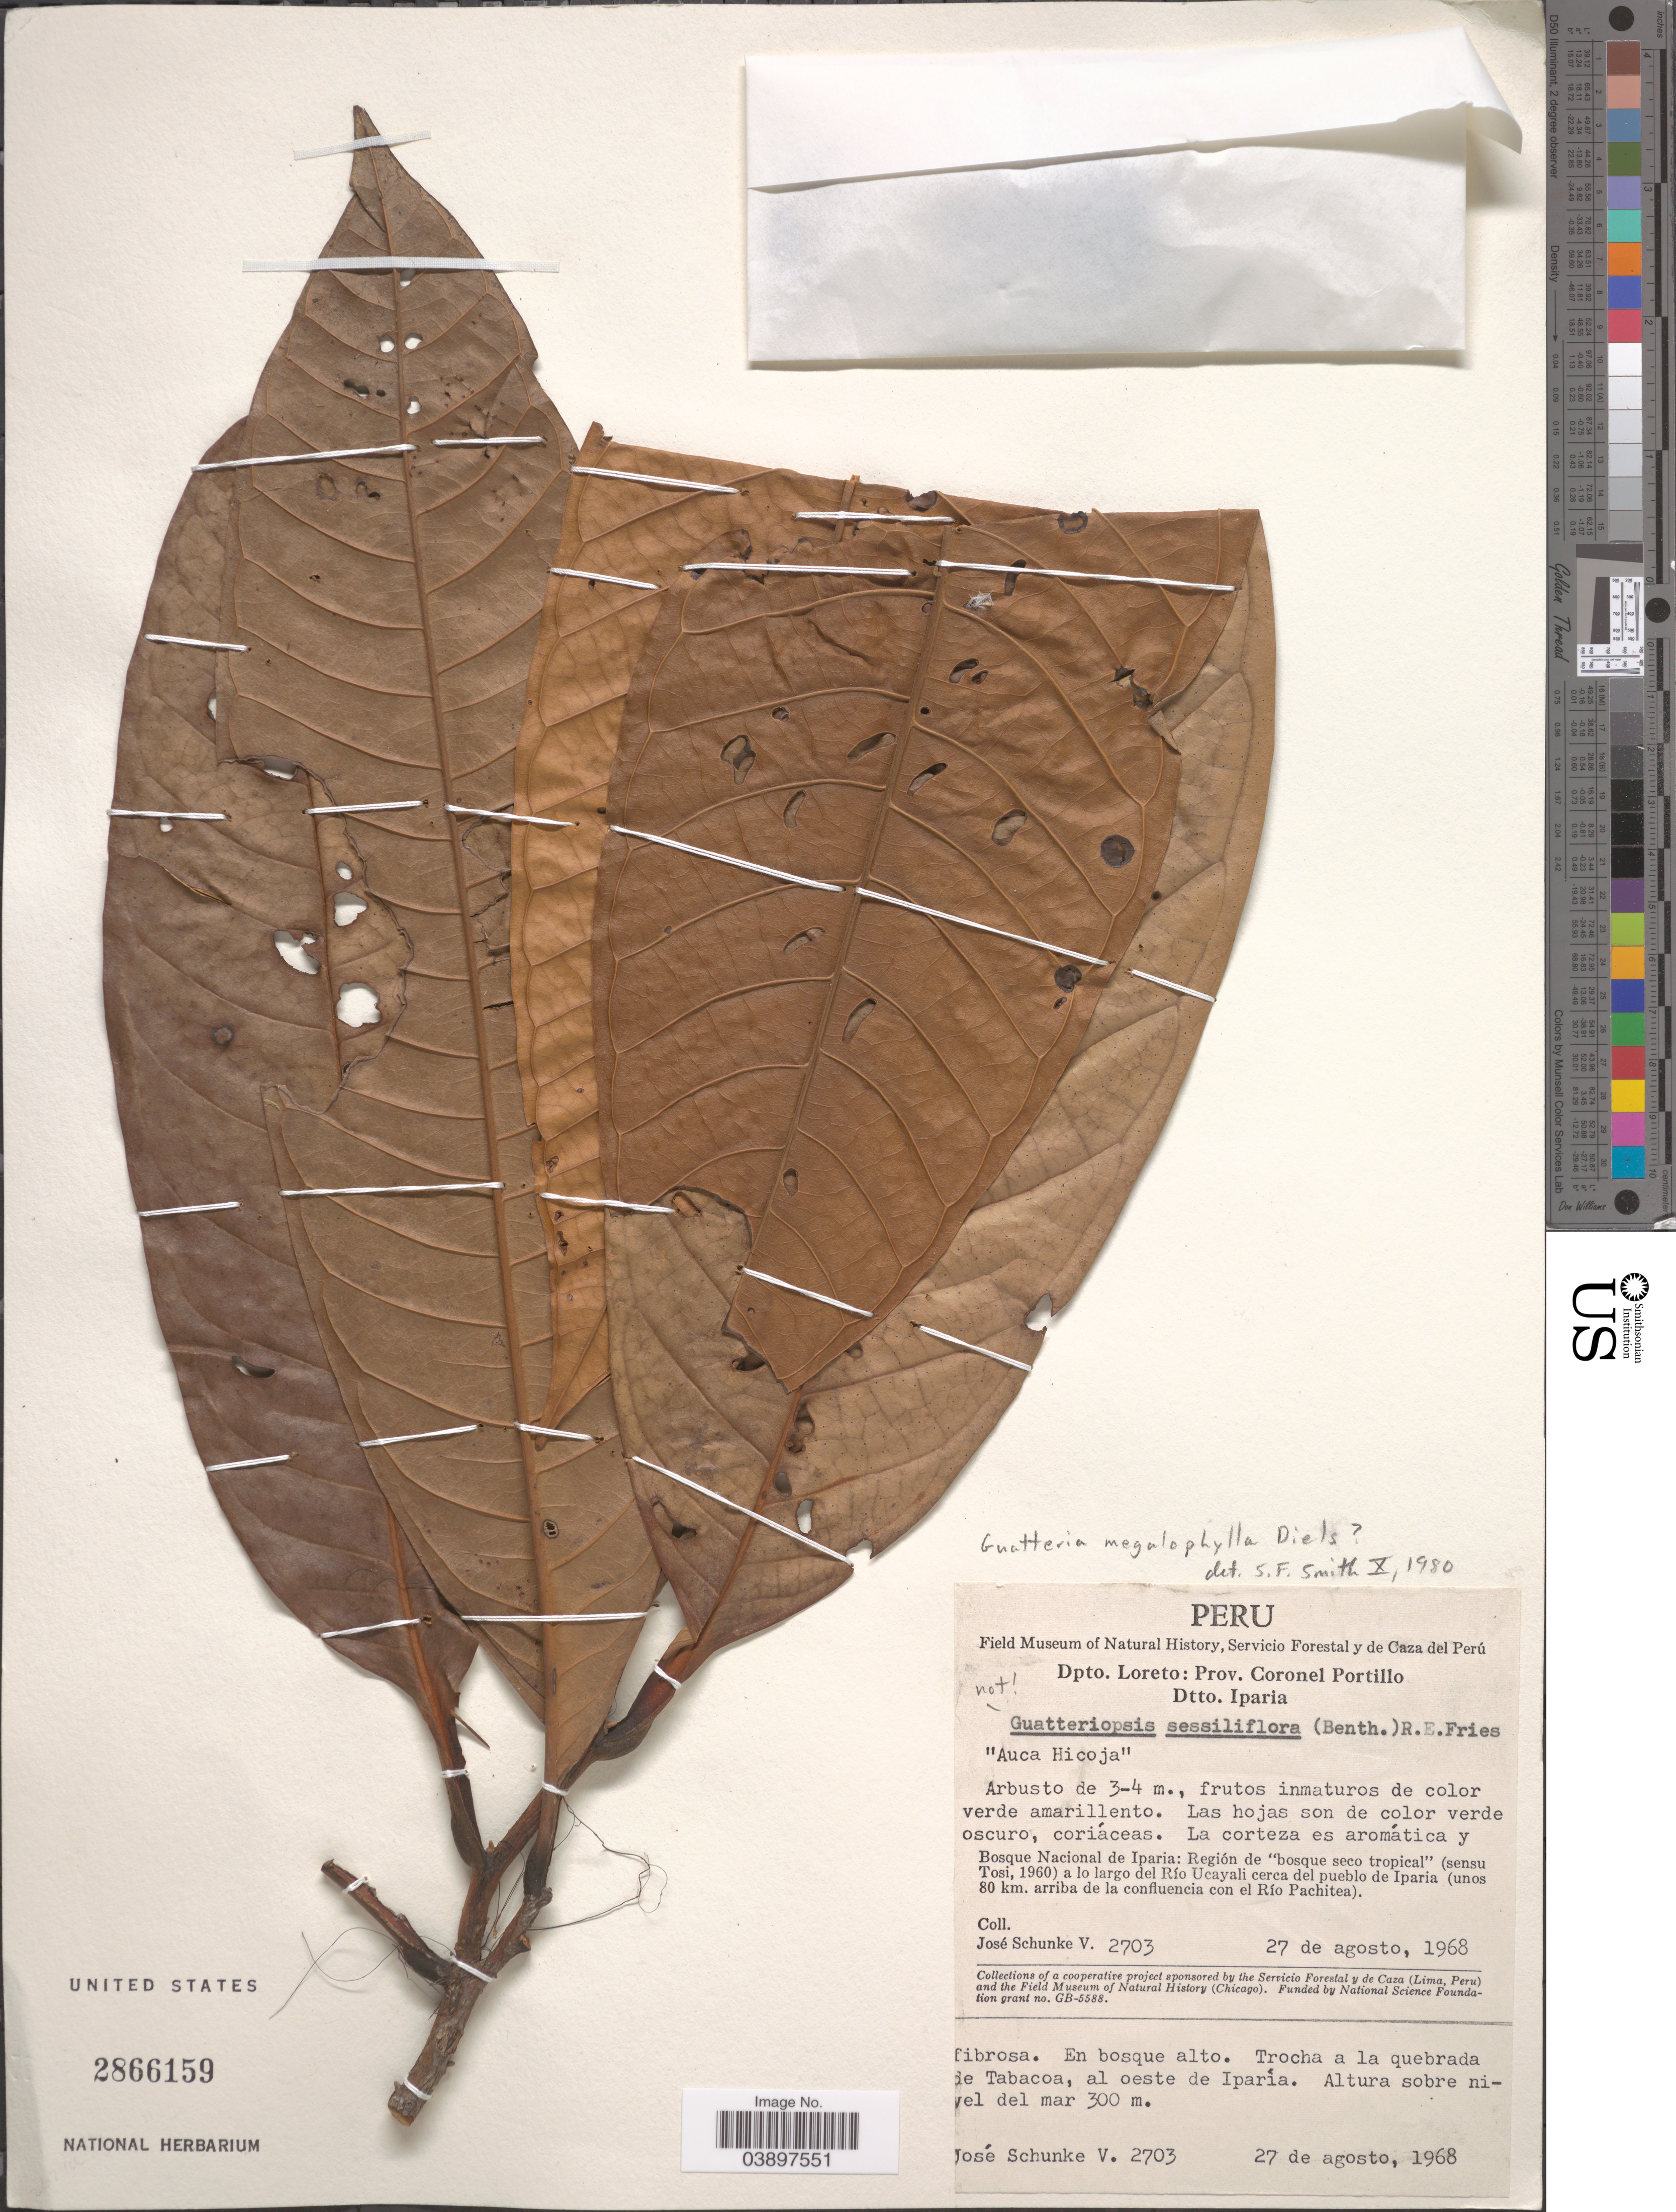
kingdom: Plantae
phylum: Tracheophyta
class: Magnoliopsida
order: Magnoliales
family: Annonaceae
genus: Guatteria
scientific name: Guatteria megalophylla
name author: Diels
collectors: J. Schunke Vigo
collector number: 2703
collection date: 1968-08-27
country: Peru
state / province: Loreto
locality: Dpto. Loreto: Prov. Coronel Portillo. Dtto. Iparia. Bosque Nacional de Iparia: Región de 'bosque seco tropical' (sensu Tosi, 1960) a lo largo del Río Ucayali cerca del pueblo de Iparia (unos 80 km. arriba de la confluencia con el Río Pachitea). Trocha a la quebrada de Tabacoa, al oeste de Iparía.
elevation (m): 300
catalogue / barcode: US 2866159